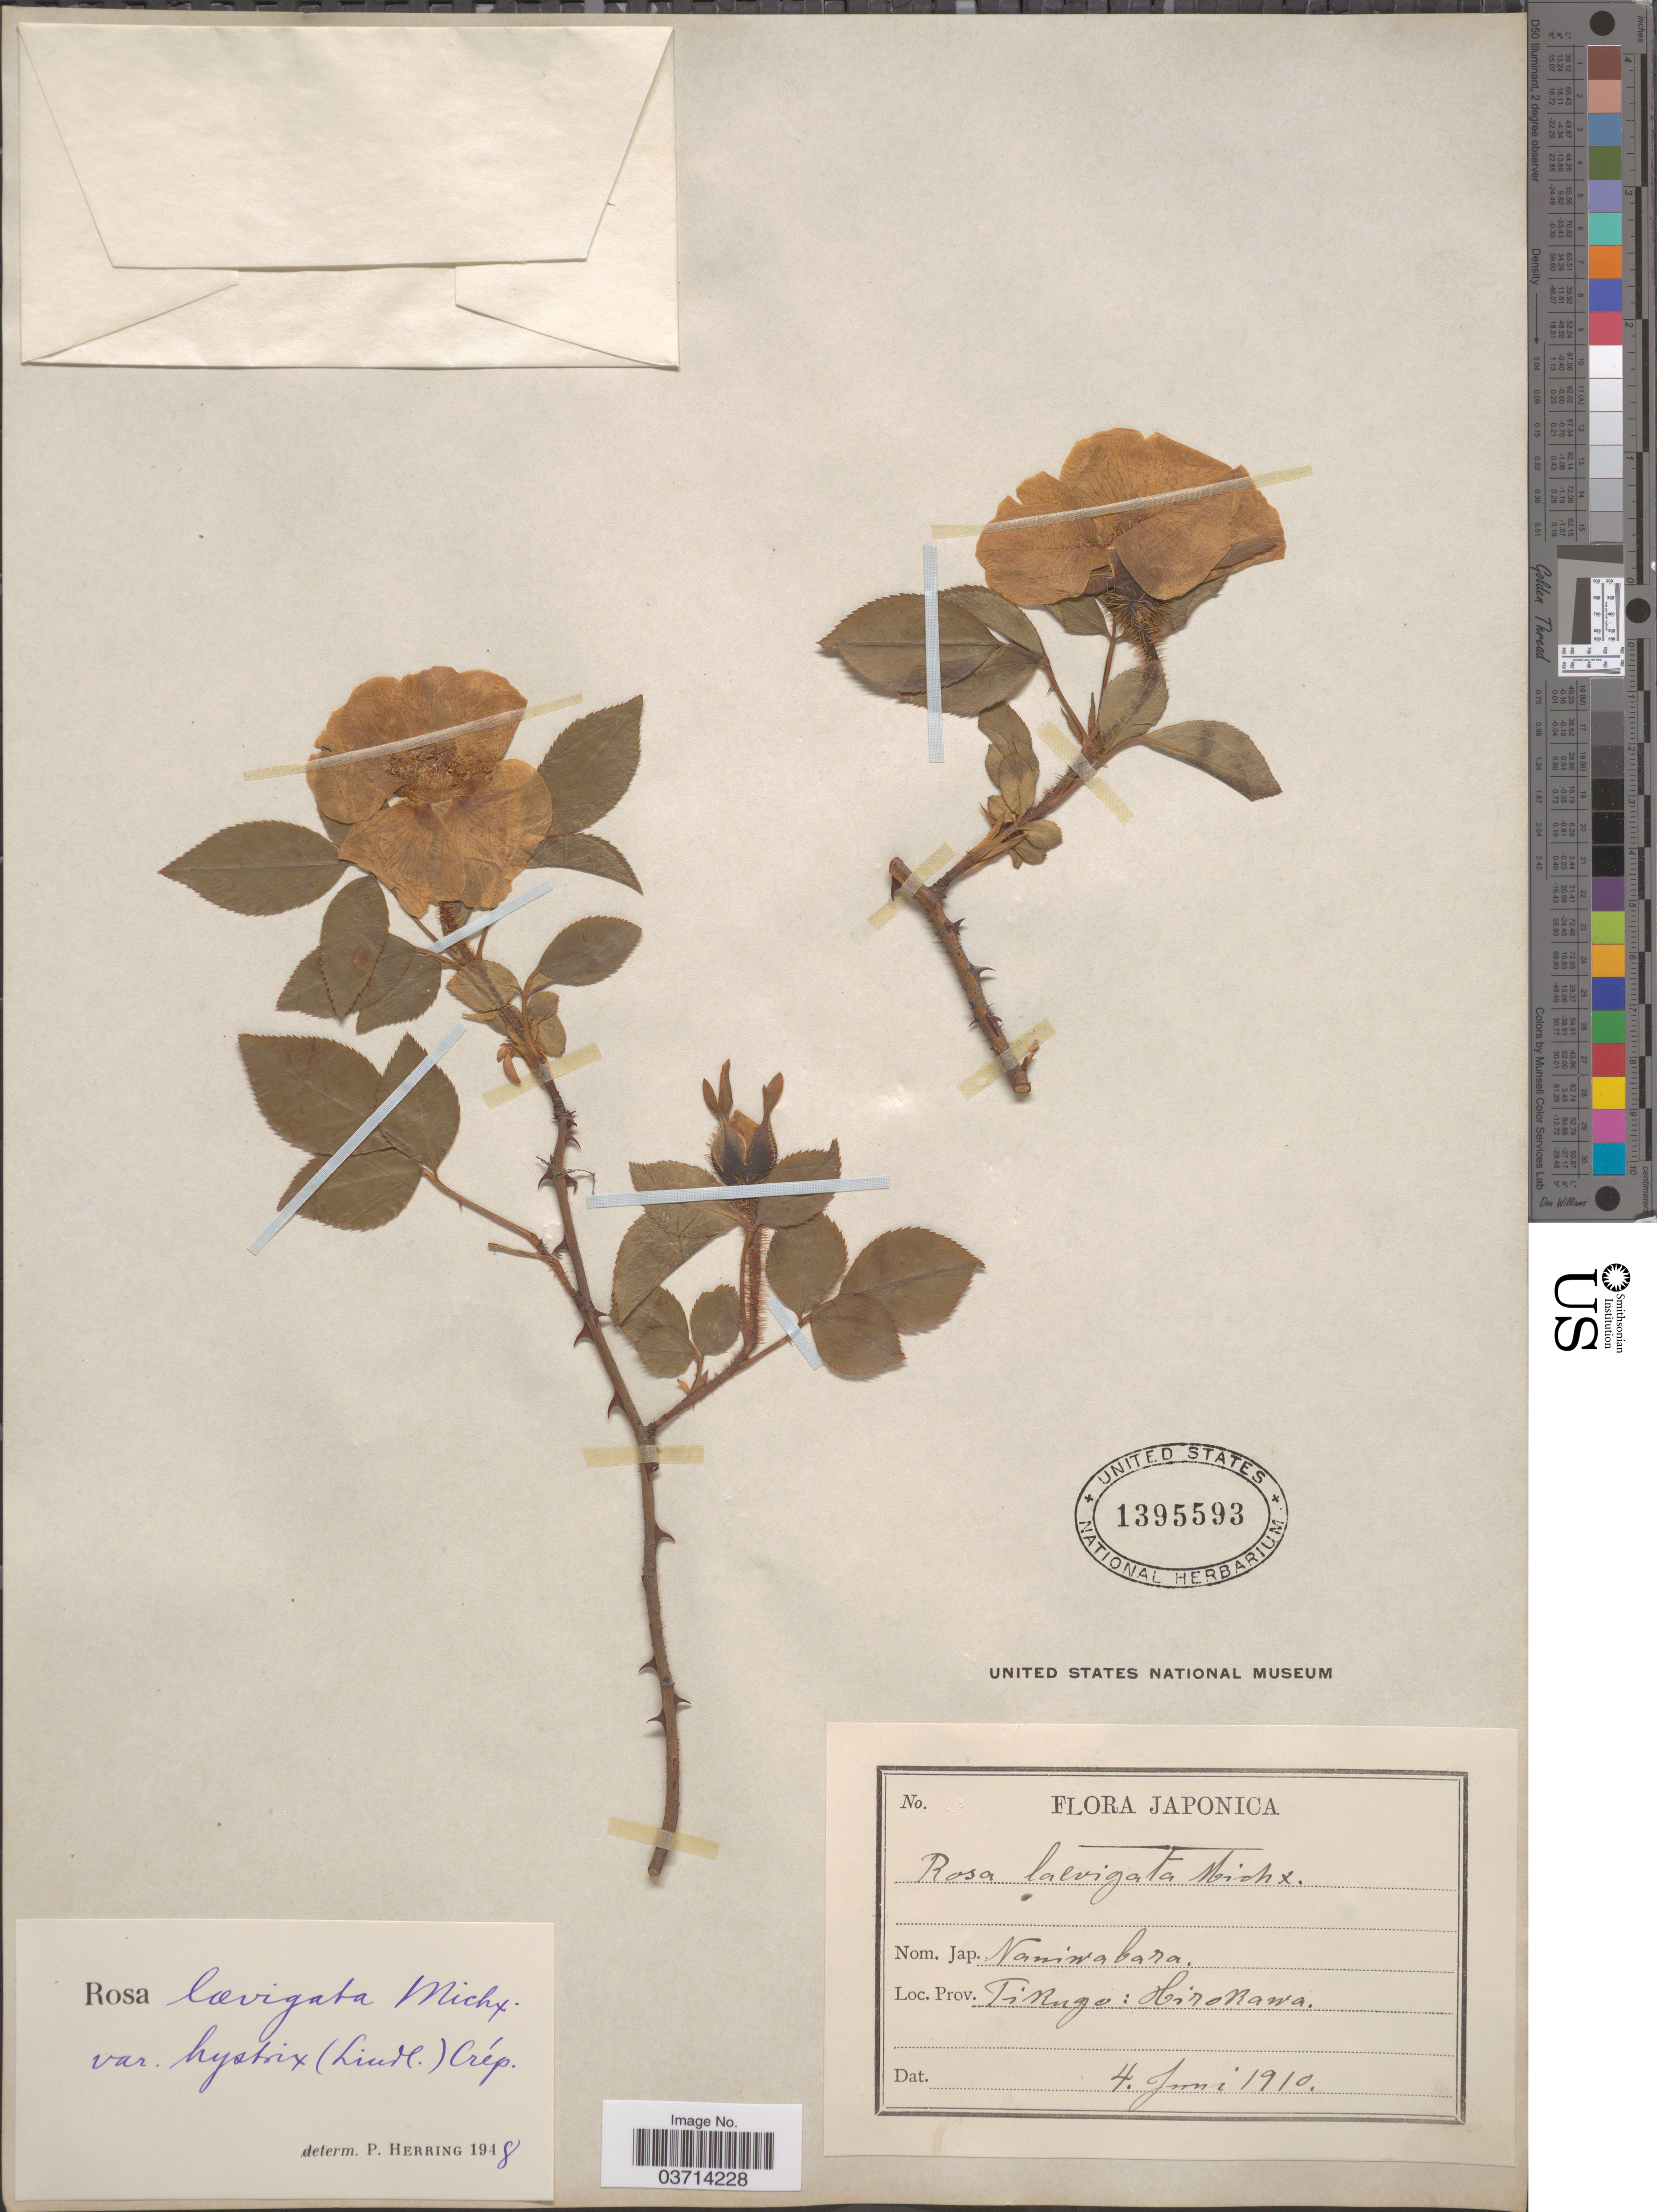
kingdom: Plantae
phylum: Tracheophyta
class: Magnoliopsida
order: Rosales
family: Rosaceae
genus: Rosa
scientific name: Rosa laevigata var. hystrix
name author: (Lindl.) Crép.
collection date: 1910-06-04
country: Japan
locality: Tirugo: Hirokawa.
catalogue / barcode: US 1395593